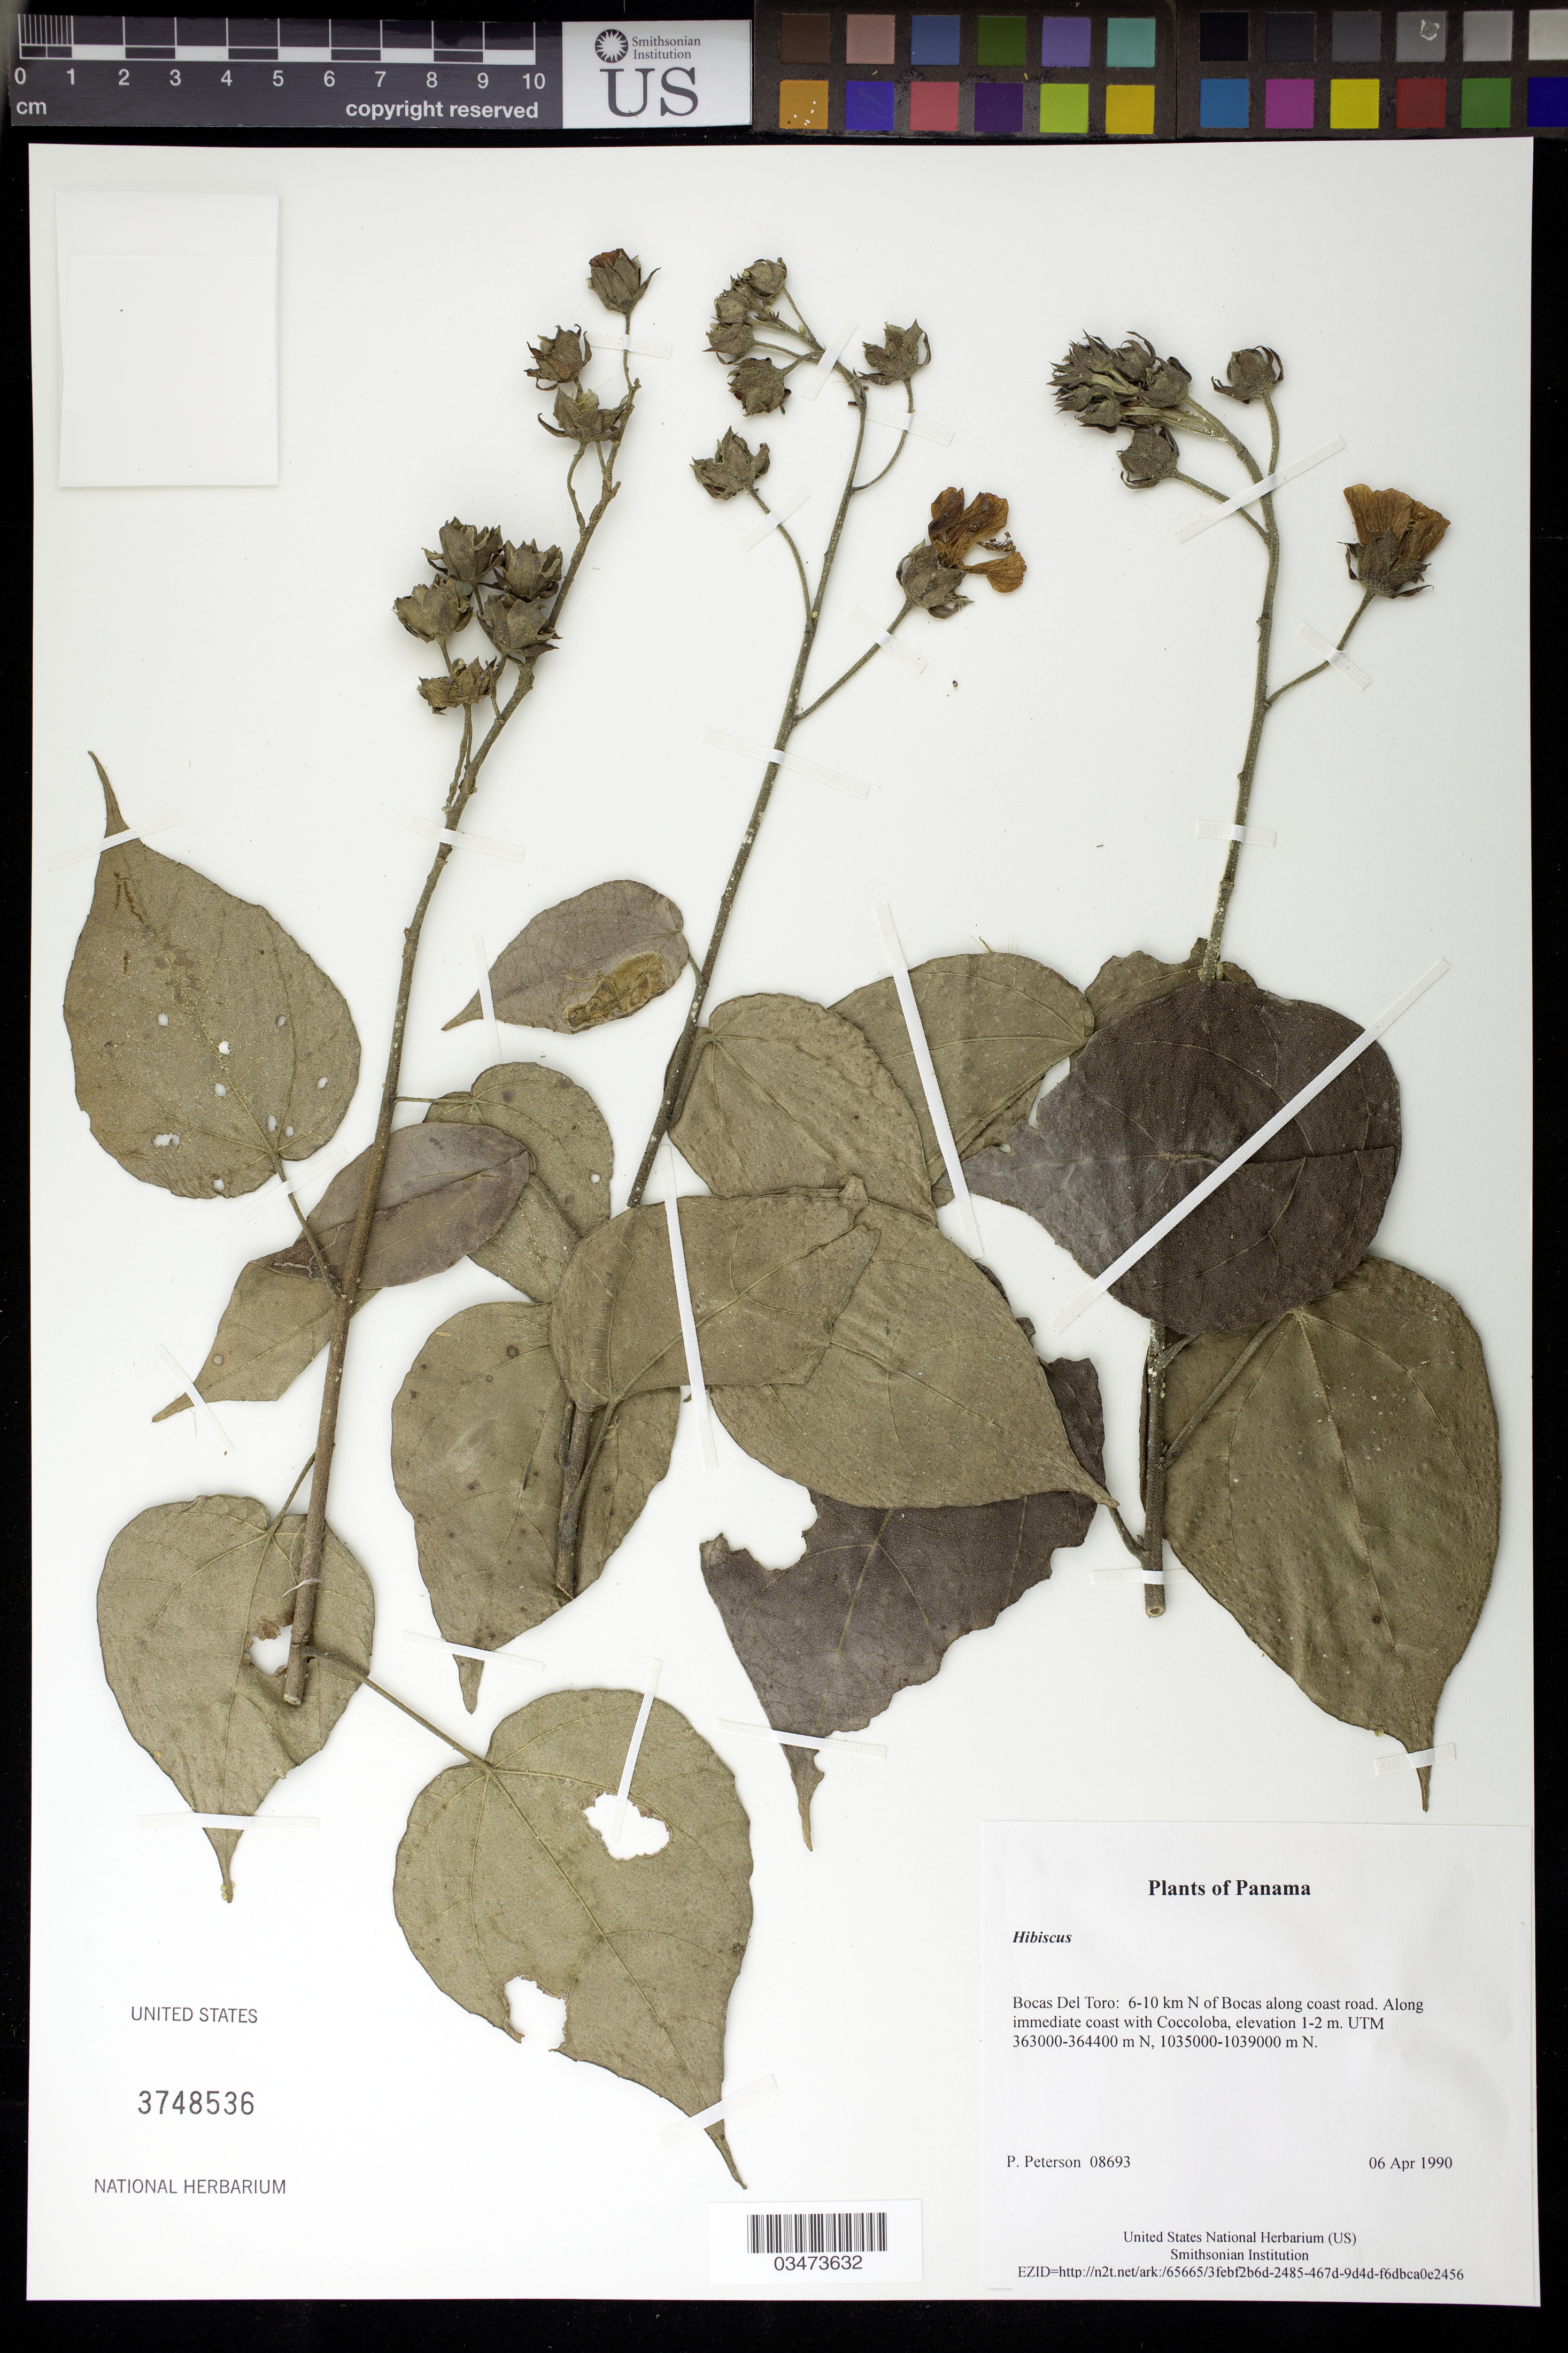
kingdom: Plantae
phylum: Tracheophyta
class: Magnoliopsida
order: Malvales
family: Malvaceae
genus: Pavonia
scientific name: Pavonia paludicola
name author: Nicolson ex Fryxell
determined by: Dorr, Laurence J., Curator (BOT), Smithsonian Institution - National Museum of Natural History (UNITED STATES)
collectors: P. M. Peterson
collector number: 08693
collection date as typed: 06 Apr 1990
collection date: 1990-04-06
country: Panama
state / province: Bocas del Toro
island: Colón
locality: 6-10 km N of Bocas along coast road.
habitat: Along immediate coast with Coccoloba, elevation 1-2 m. UTM 363000-364400 m N, 1035000-1039000 m N.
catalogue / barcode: US 3748536